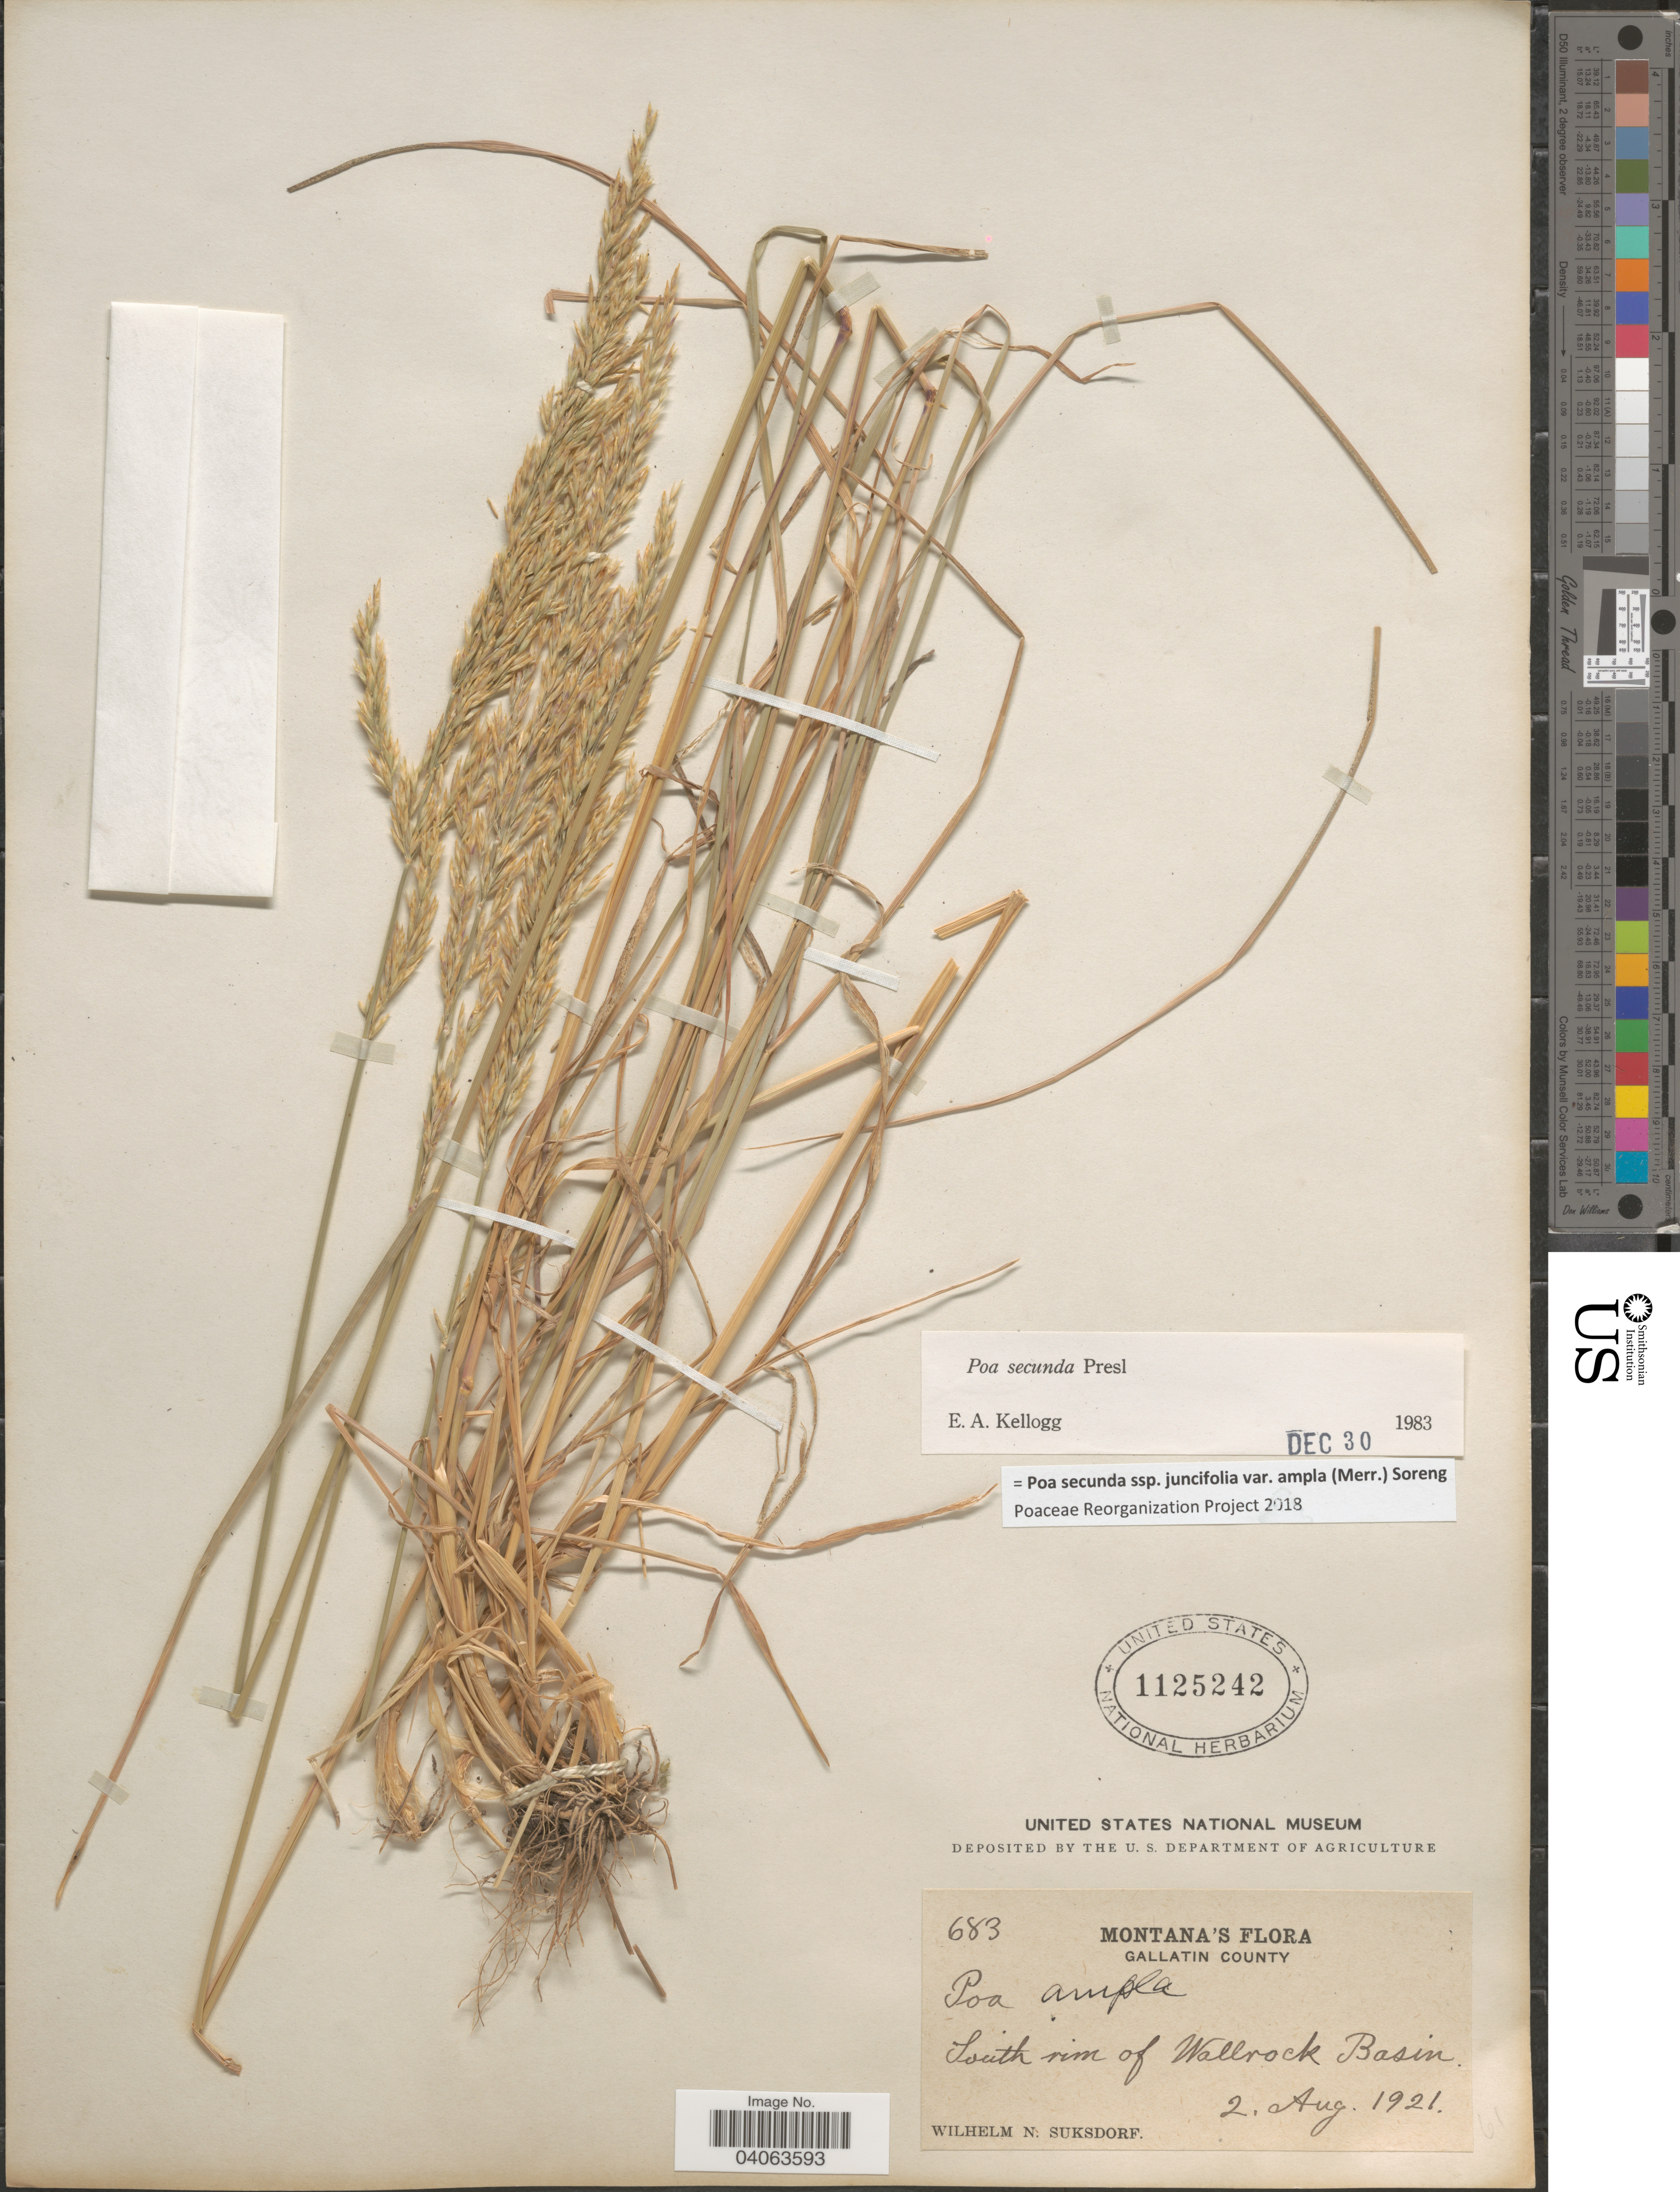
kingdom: Plantae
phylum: Tracheophyta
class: Liliopsida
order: Poales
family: Poaceae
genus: Poa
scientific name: Poa secunda subsp. juncifolia var. ampla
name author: (Merr.) Soreng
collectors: W. N. Suksdorf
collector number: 683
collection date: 1921-08-02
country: United States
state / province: Montana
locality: Gallatin County. South rim of Wallrock Basin.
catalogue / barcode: US 1125242